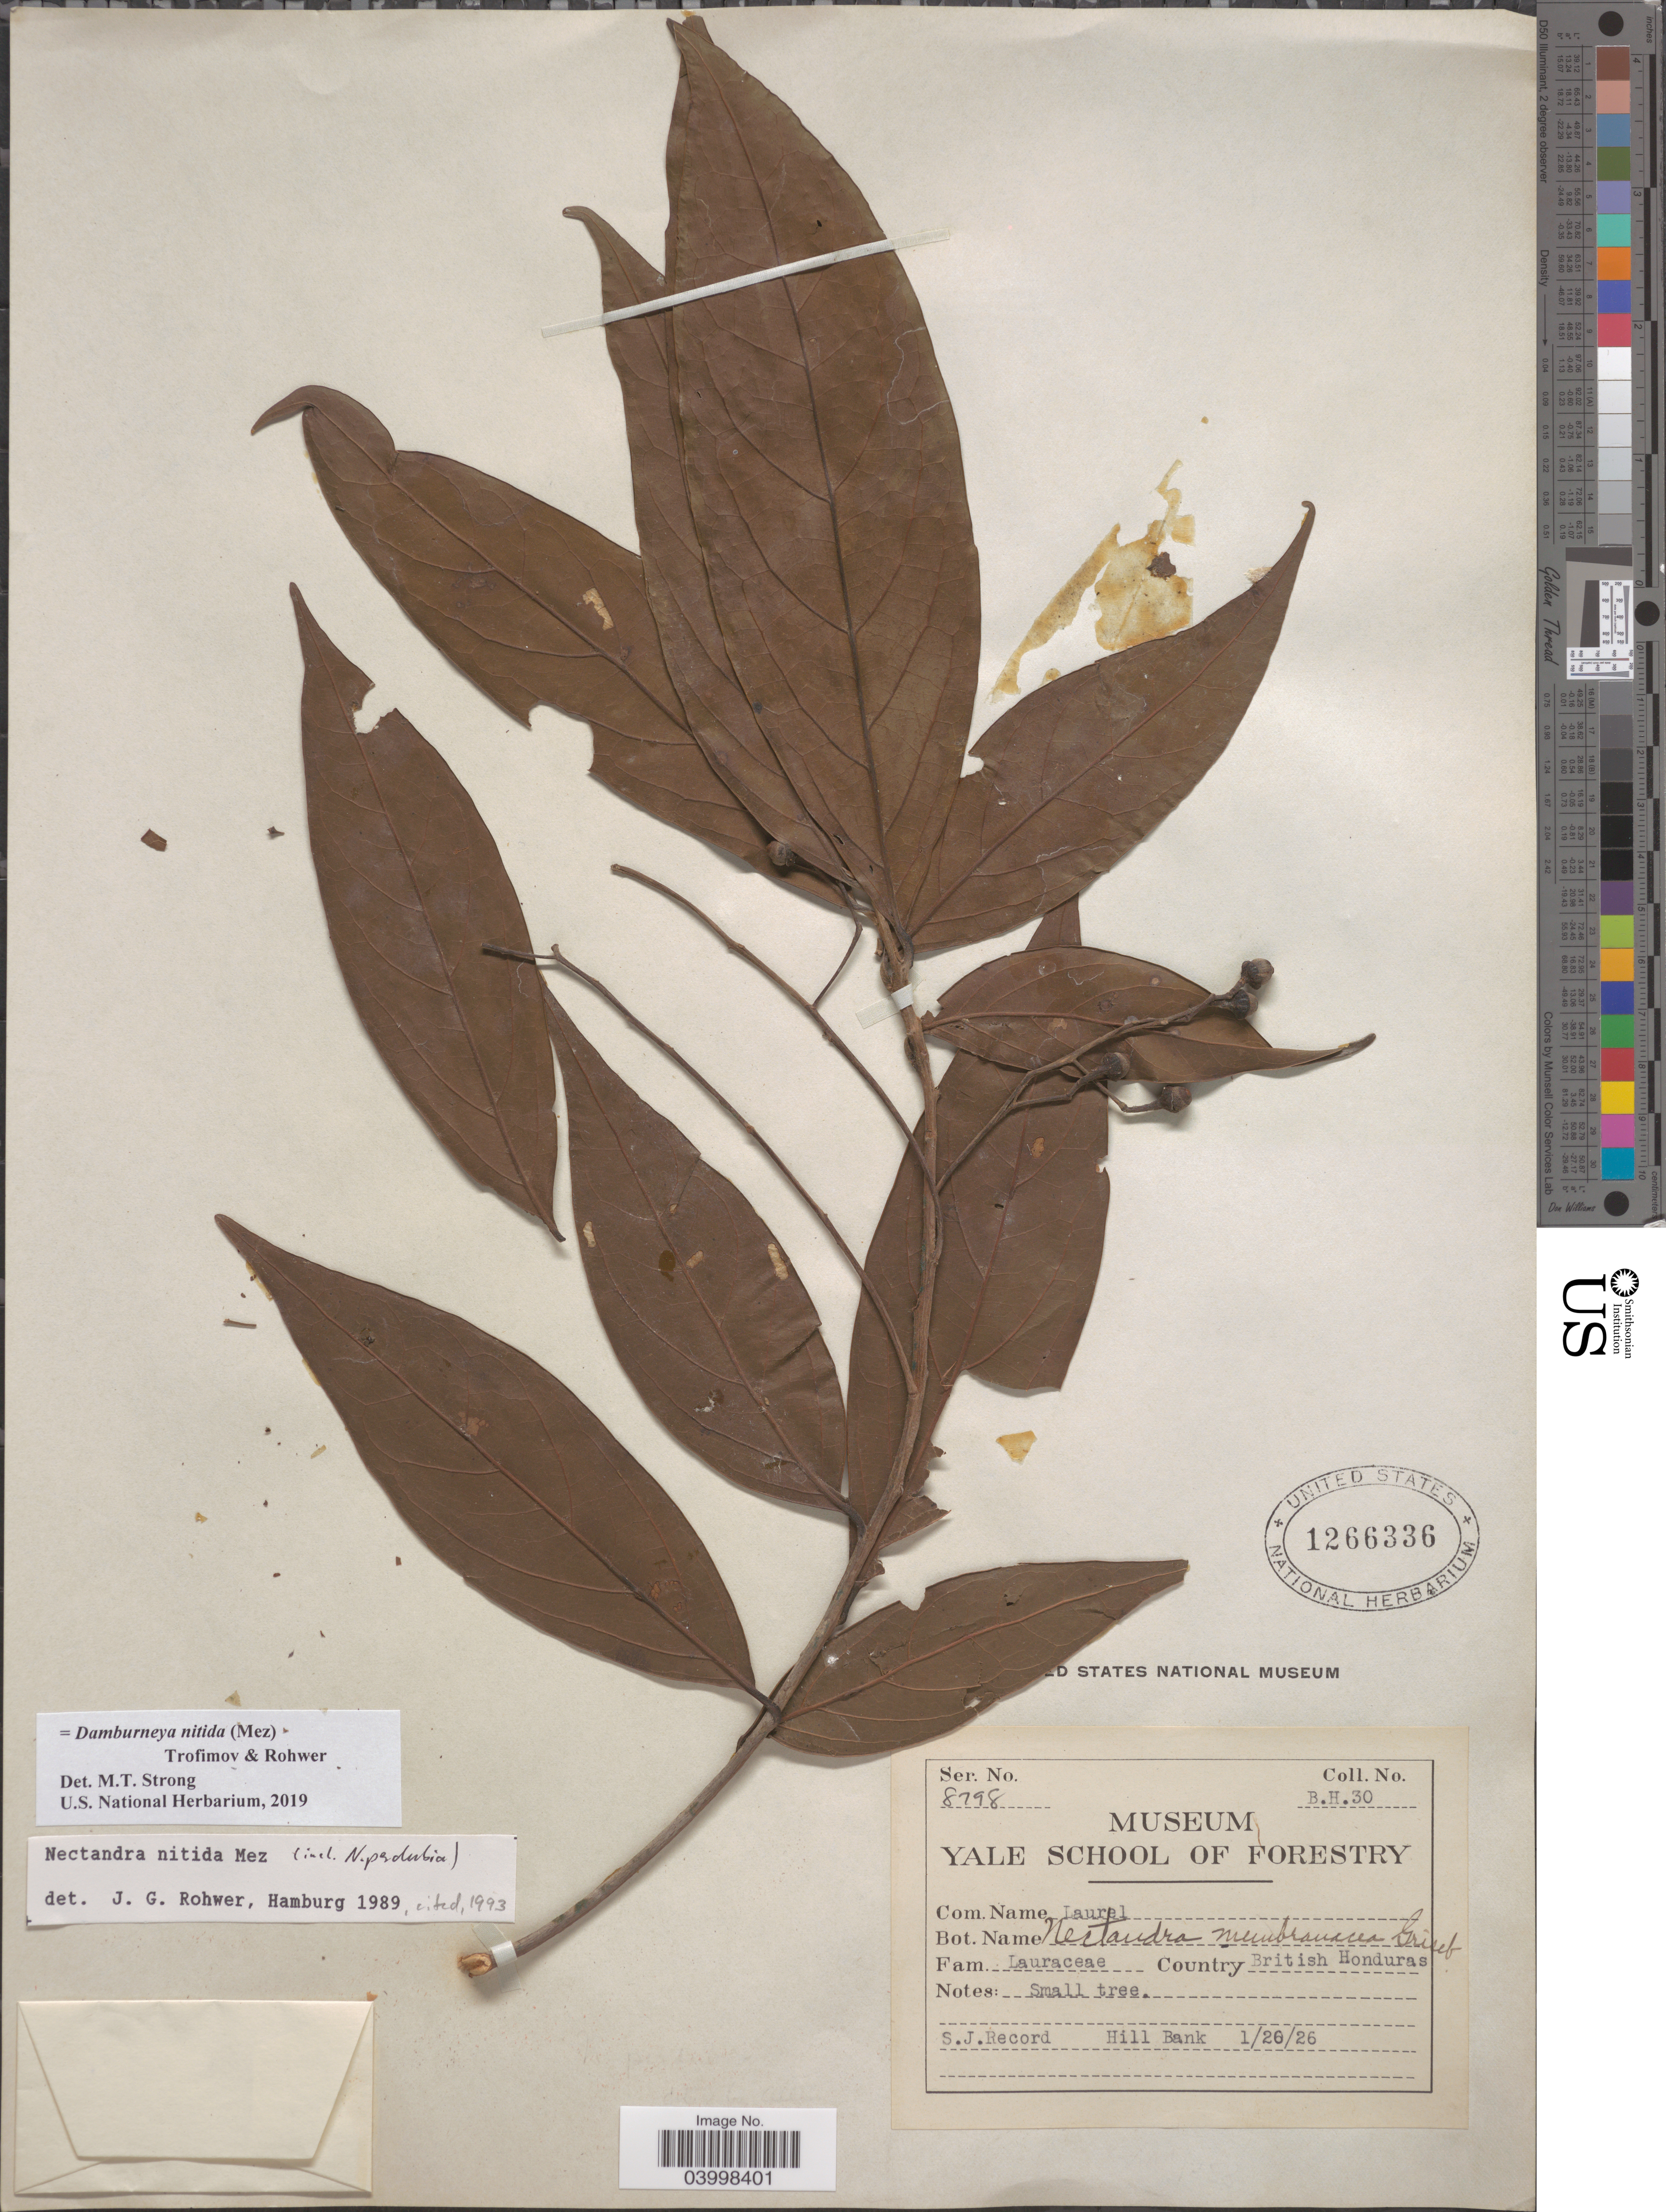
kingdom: Plantae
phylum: Tracheophyta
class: Magnoliopsida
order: Laurales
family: Lauraceae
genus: Damburneya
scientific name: Damburneya nitida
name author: (Mez) Trofimov & Rohwer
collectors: S. J. Record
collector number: B.H.30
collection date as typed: Transcribed d/m/y: 26/1/26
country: Belize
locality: British Honduras. Hill Bank.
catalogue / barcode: US 1266336